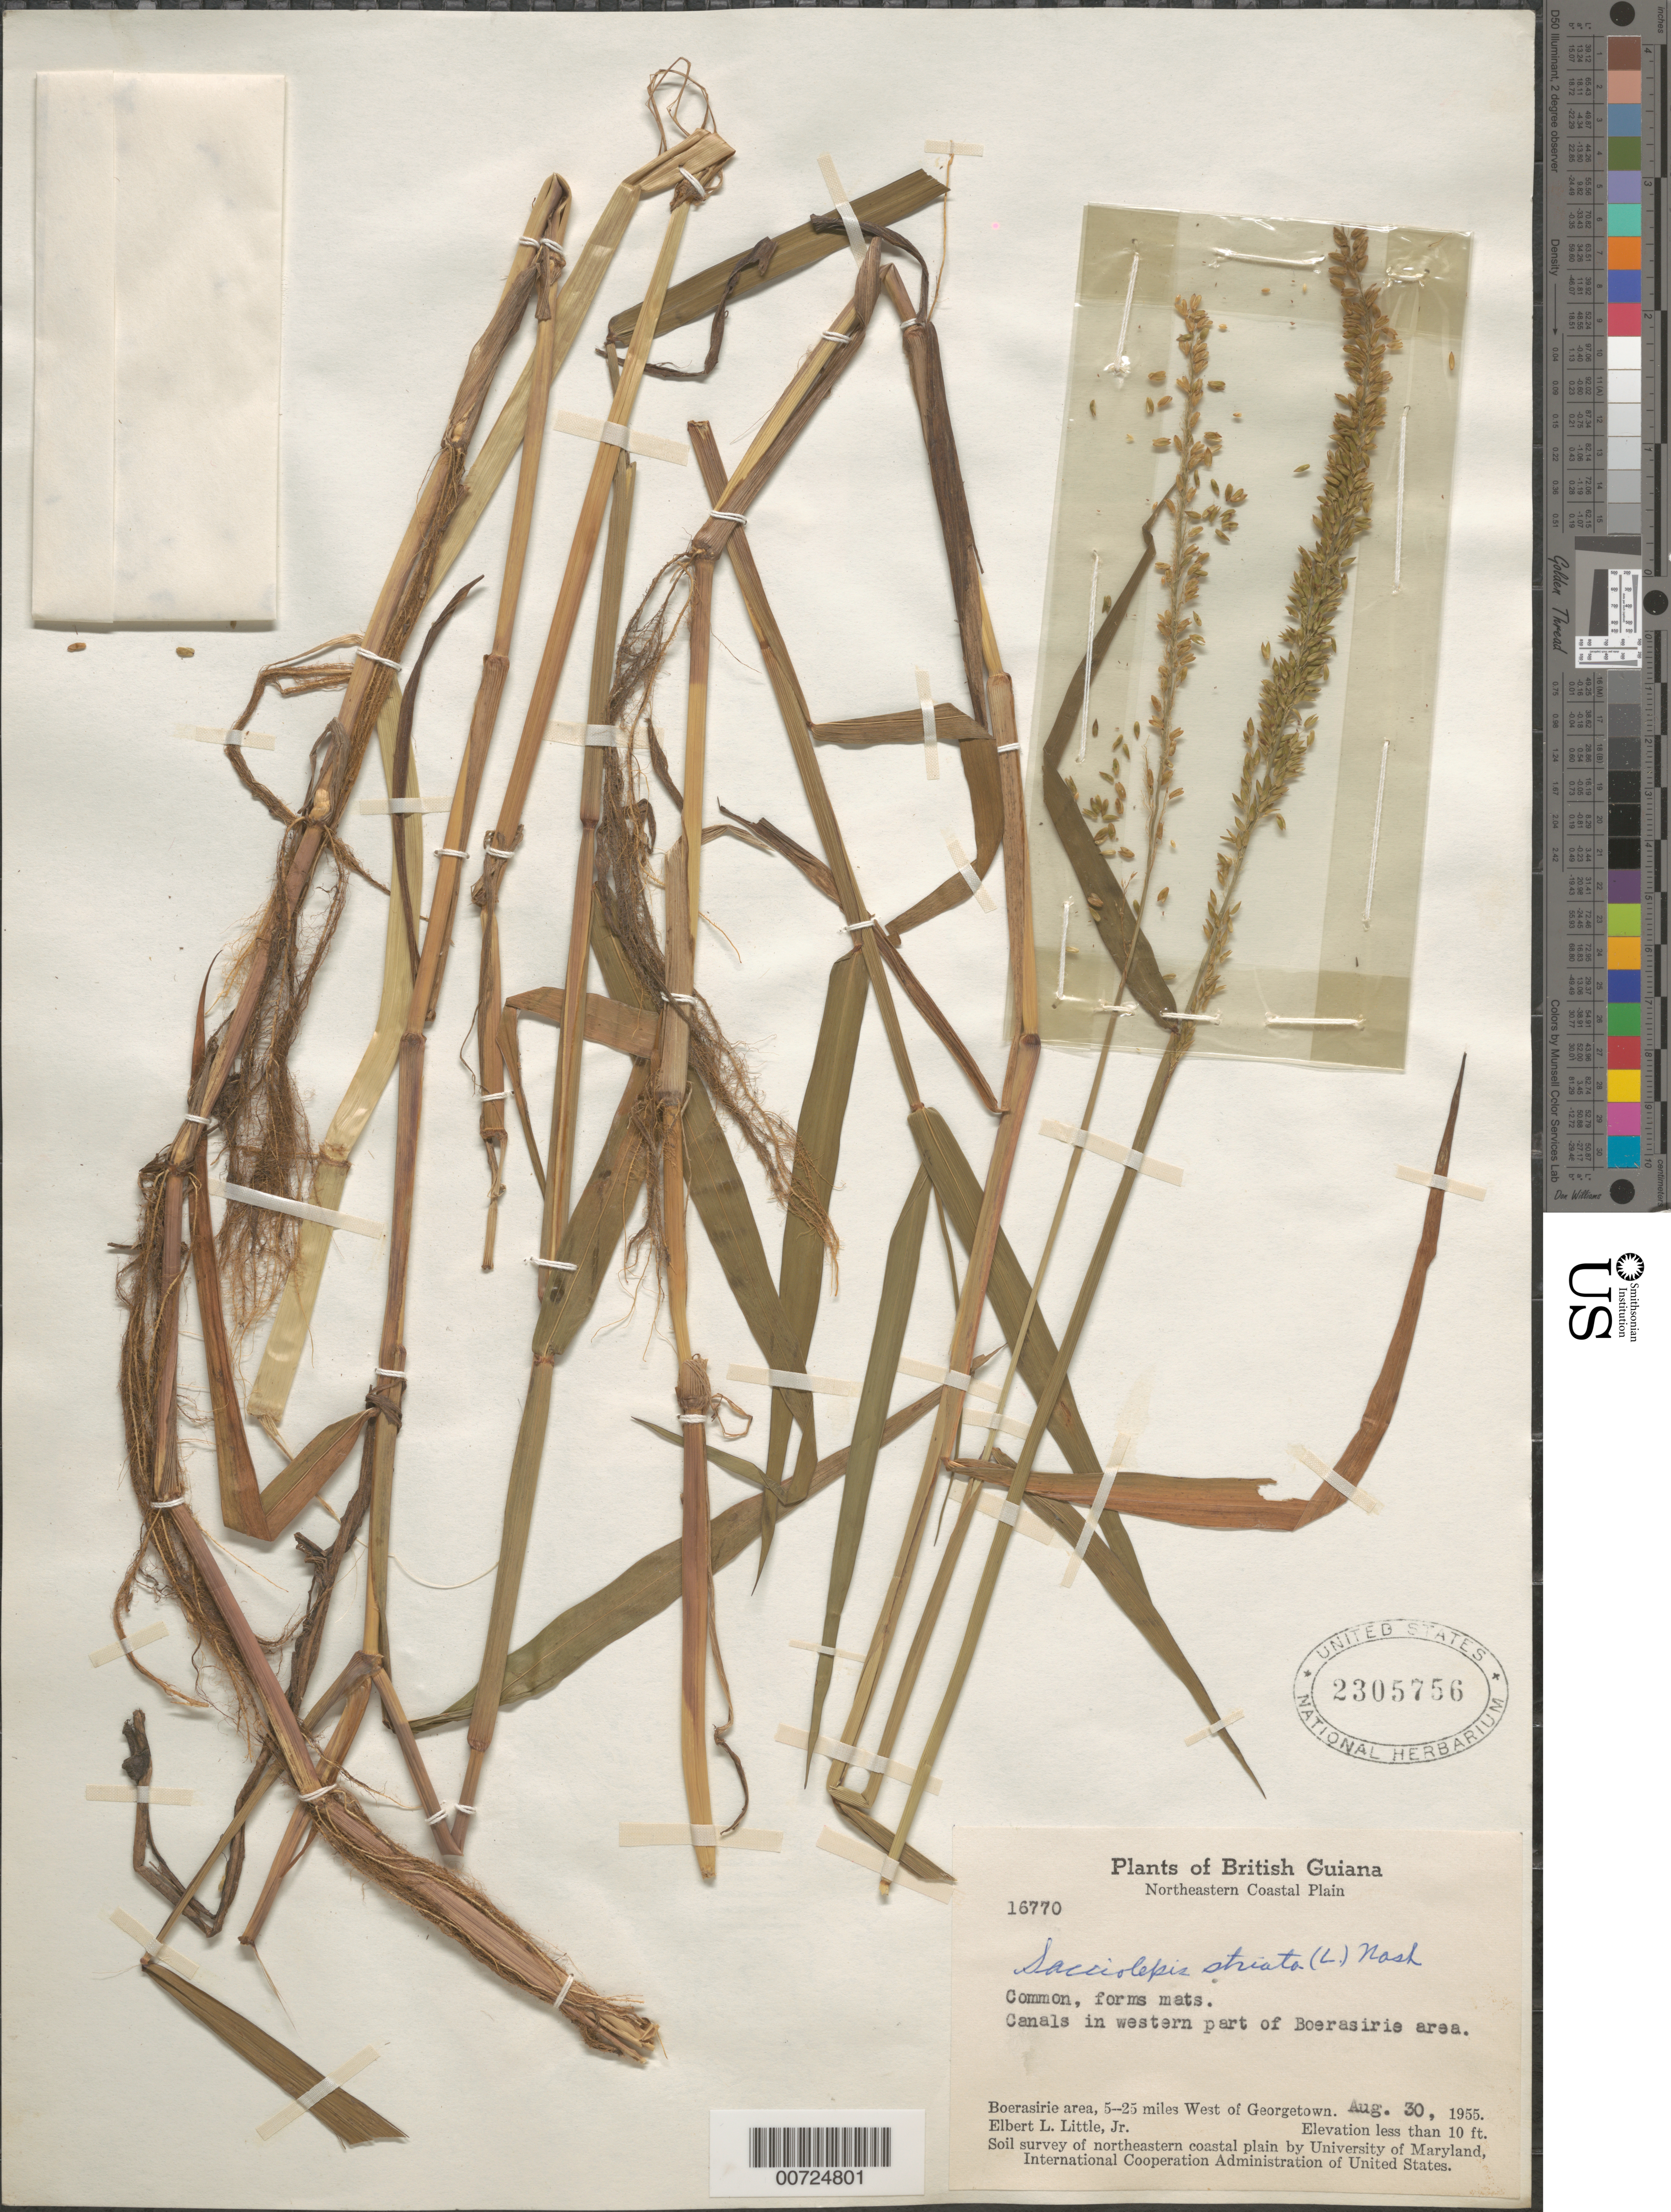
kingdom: Plantae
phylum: Tracheophyta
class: Liliopsida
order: Poales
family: Poaceae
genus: Sacciolepis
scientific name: Sacciolepis striata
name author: (L.) Nash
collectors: E. L. Little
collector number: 16770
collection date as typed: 30-Aug-55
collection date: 1955-08-30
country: Guyana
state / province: Essequibo Isl-W. Demerara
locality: Boerasirie area, W part, 5-25 mi. W of Georgetown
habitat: Canals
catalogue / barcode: US 2305756